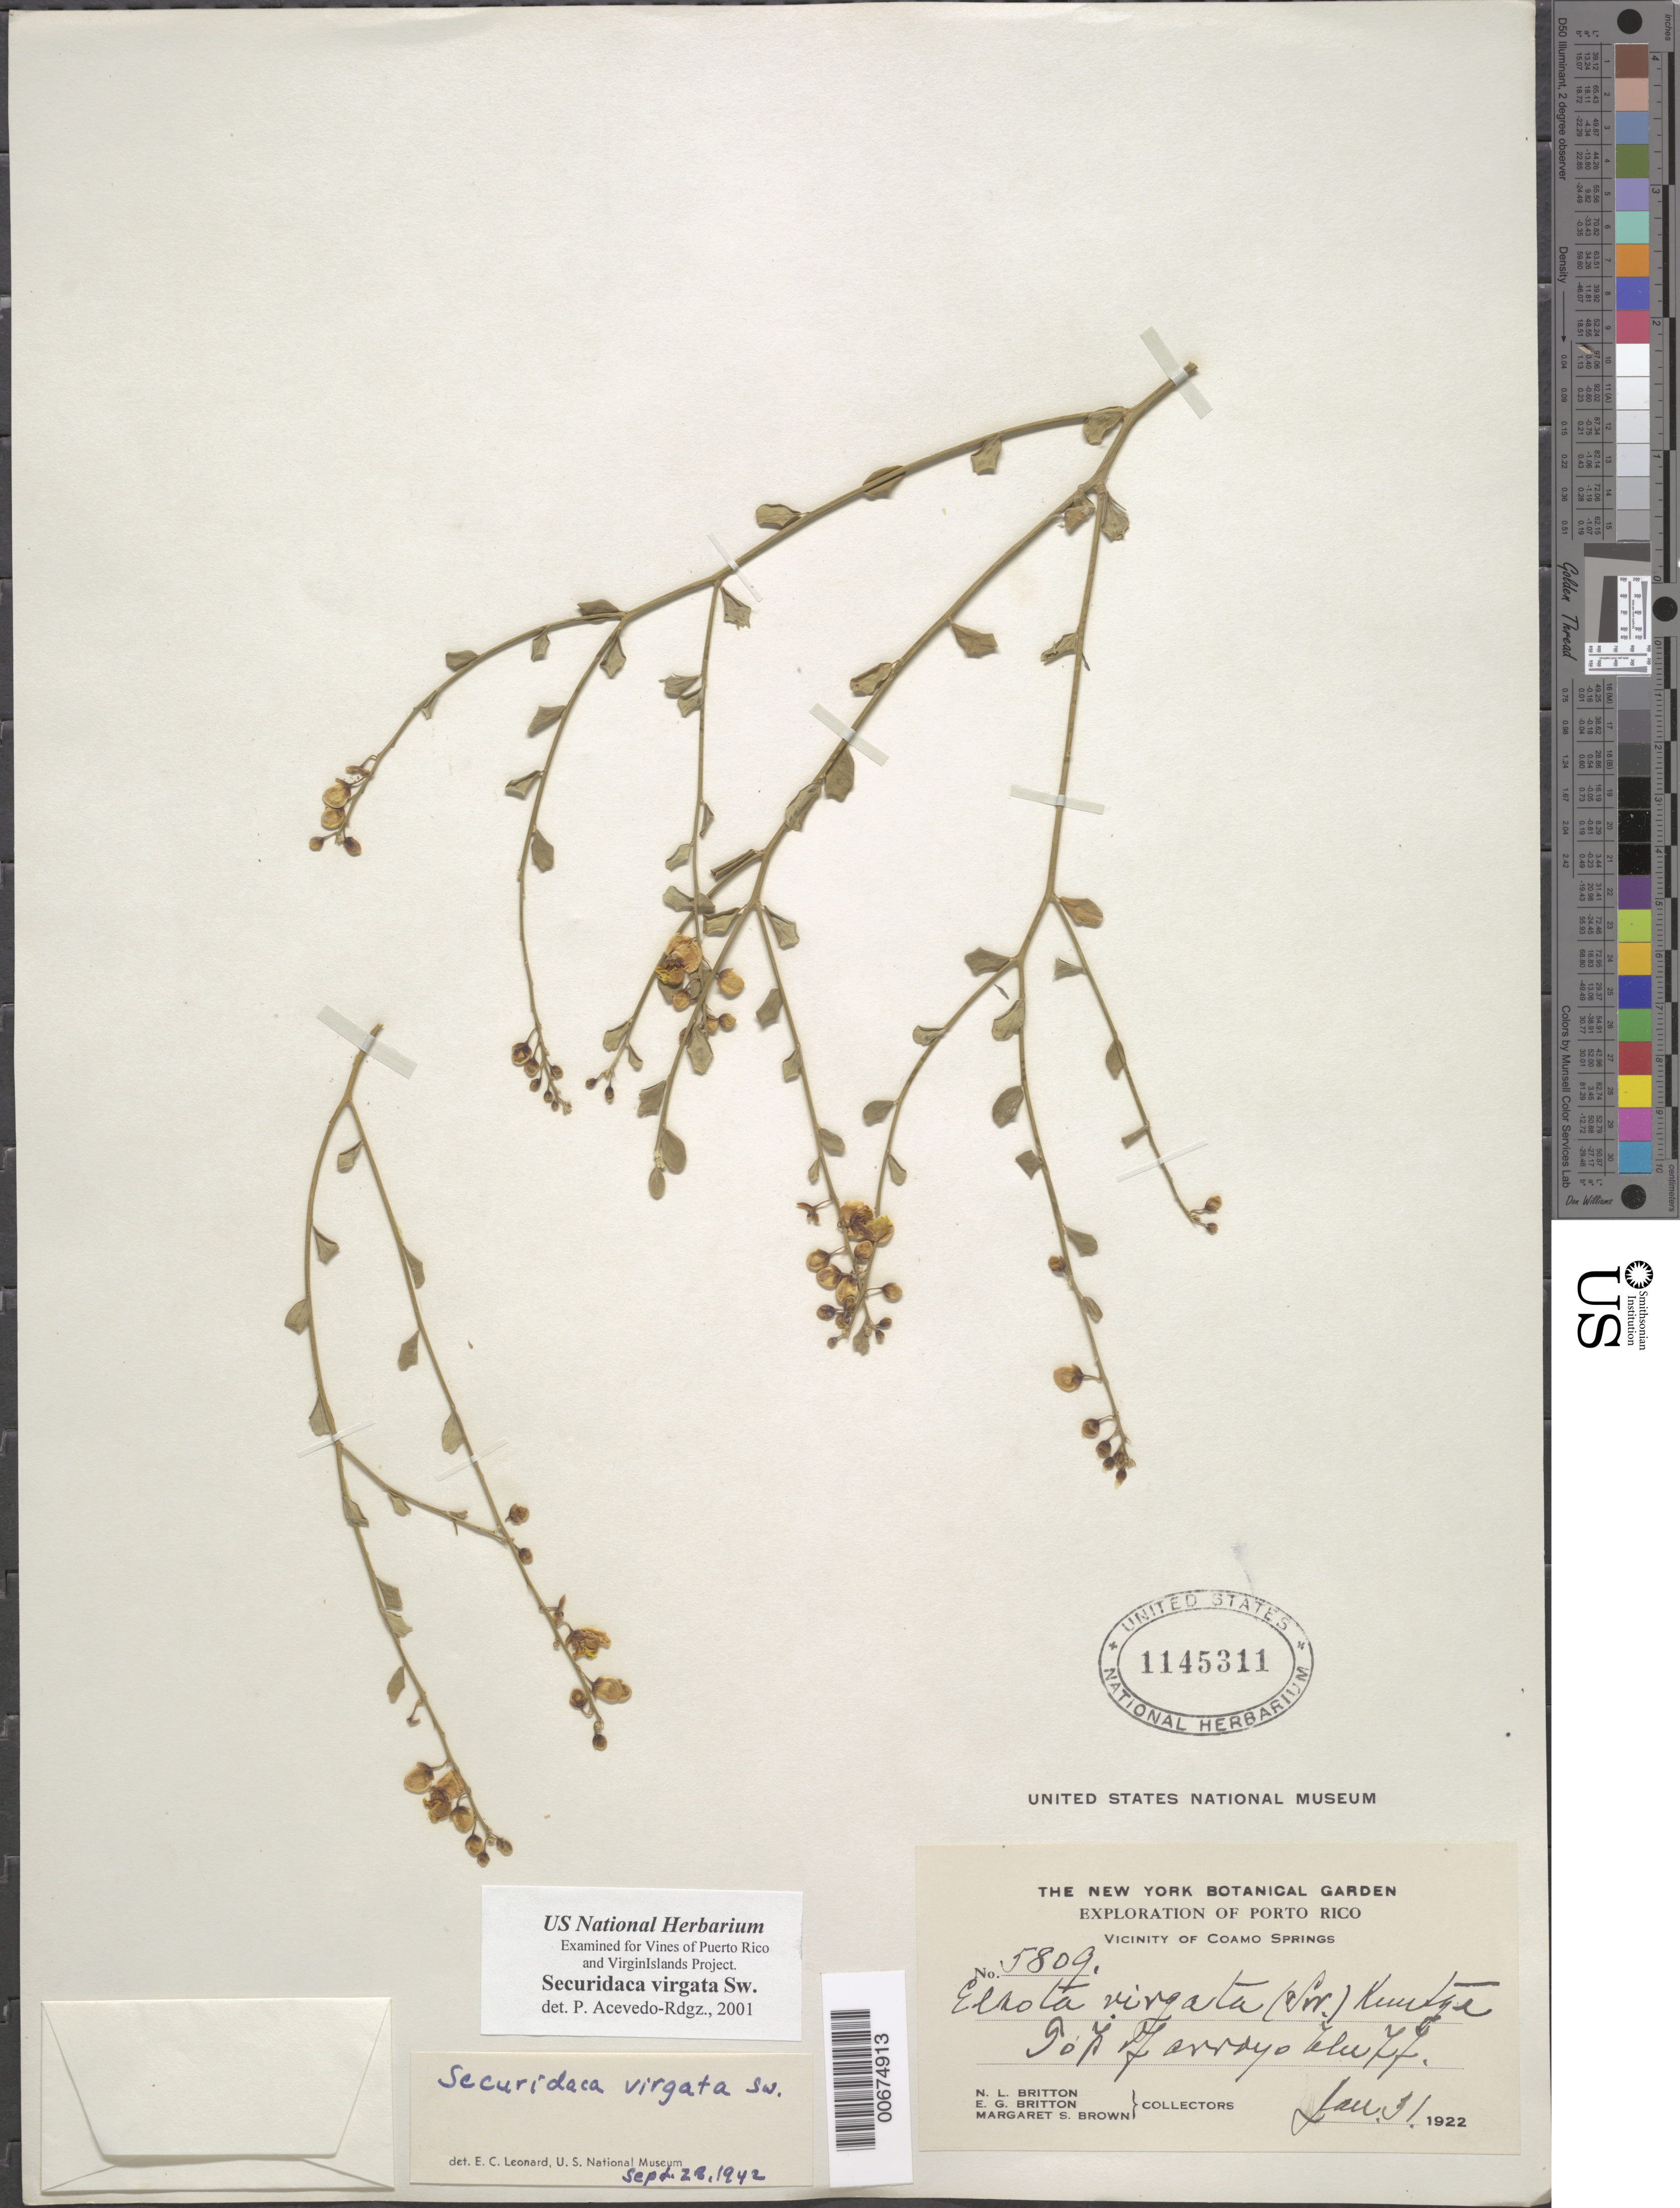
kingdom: Plantae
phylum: Tracheophyta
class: Magnoliopsida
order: Fabales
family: Polygalaceae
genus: Securidaca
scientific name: Securidaca virgata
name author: Sw.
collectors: N. Britton & et al.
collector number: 5809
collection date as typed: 31 Jan 1922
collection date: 1922-01-31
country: Puerto Rico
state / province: Coamo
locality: vicinity of Coamo Springs. Top of arroyo bluff.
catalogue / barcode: US 1145311